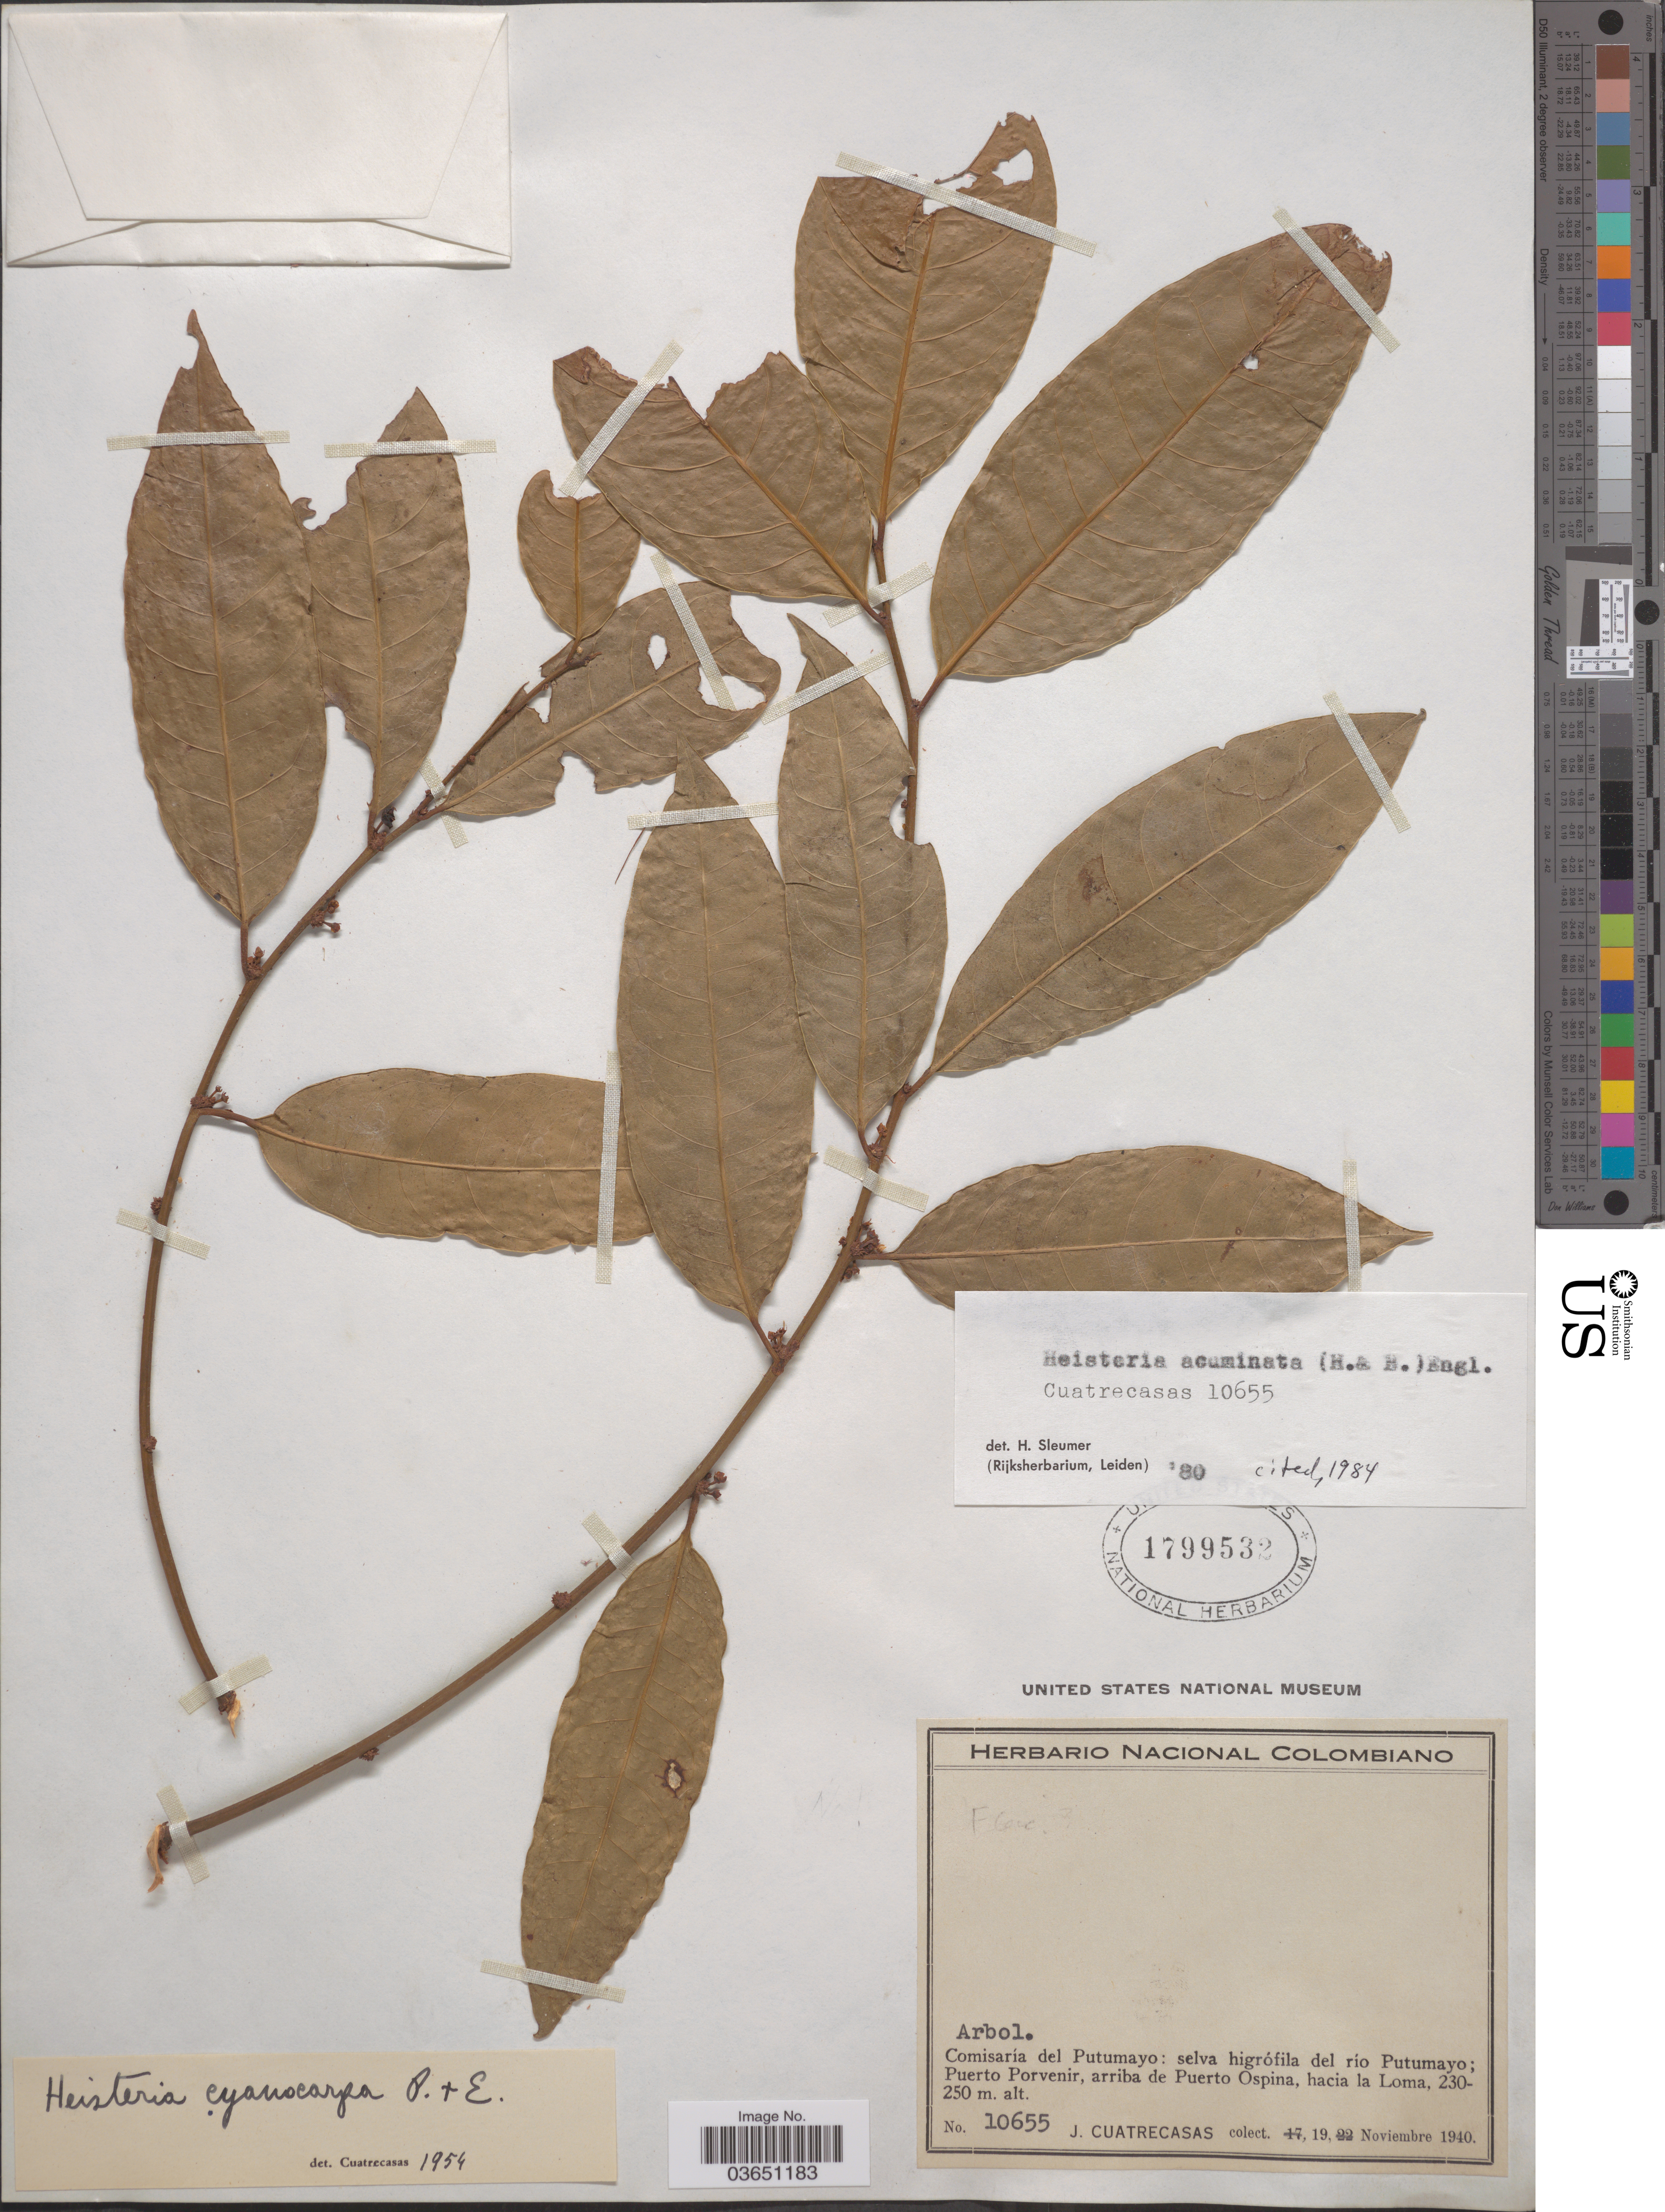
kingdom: Plantae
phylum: Tracheophyta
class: Magnoliopsida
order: Santalales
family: Erythropalaceae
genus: Heisteria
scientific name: Heisteria acuminata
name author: (Humb. & Bonpl.) Engl.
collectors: J. Cuatrecasas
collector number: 10655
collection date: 1940-11-19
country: Colombia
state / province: Putumayo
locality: Comisaría del Putumayo: selva higrófila del río Putumayo; Puerto Porvenir, arriba de Puerto Ospina, hacia la Loma.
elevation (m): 230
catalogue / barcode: US 1799532